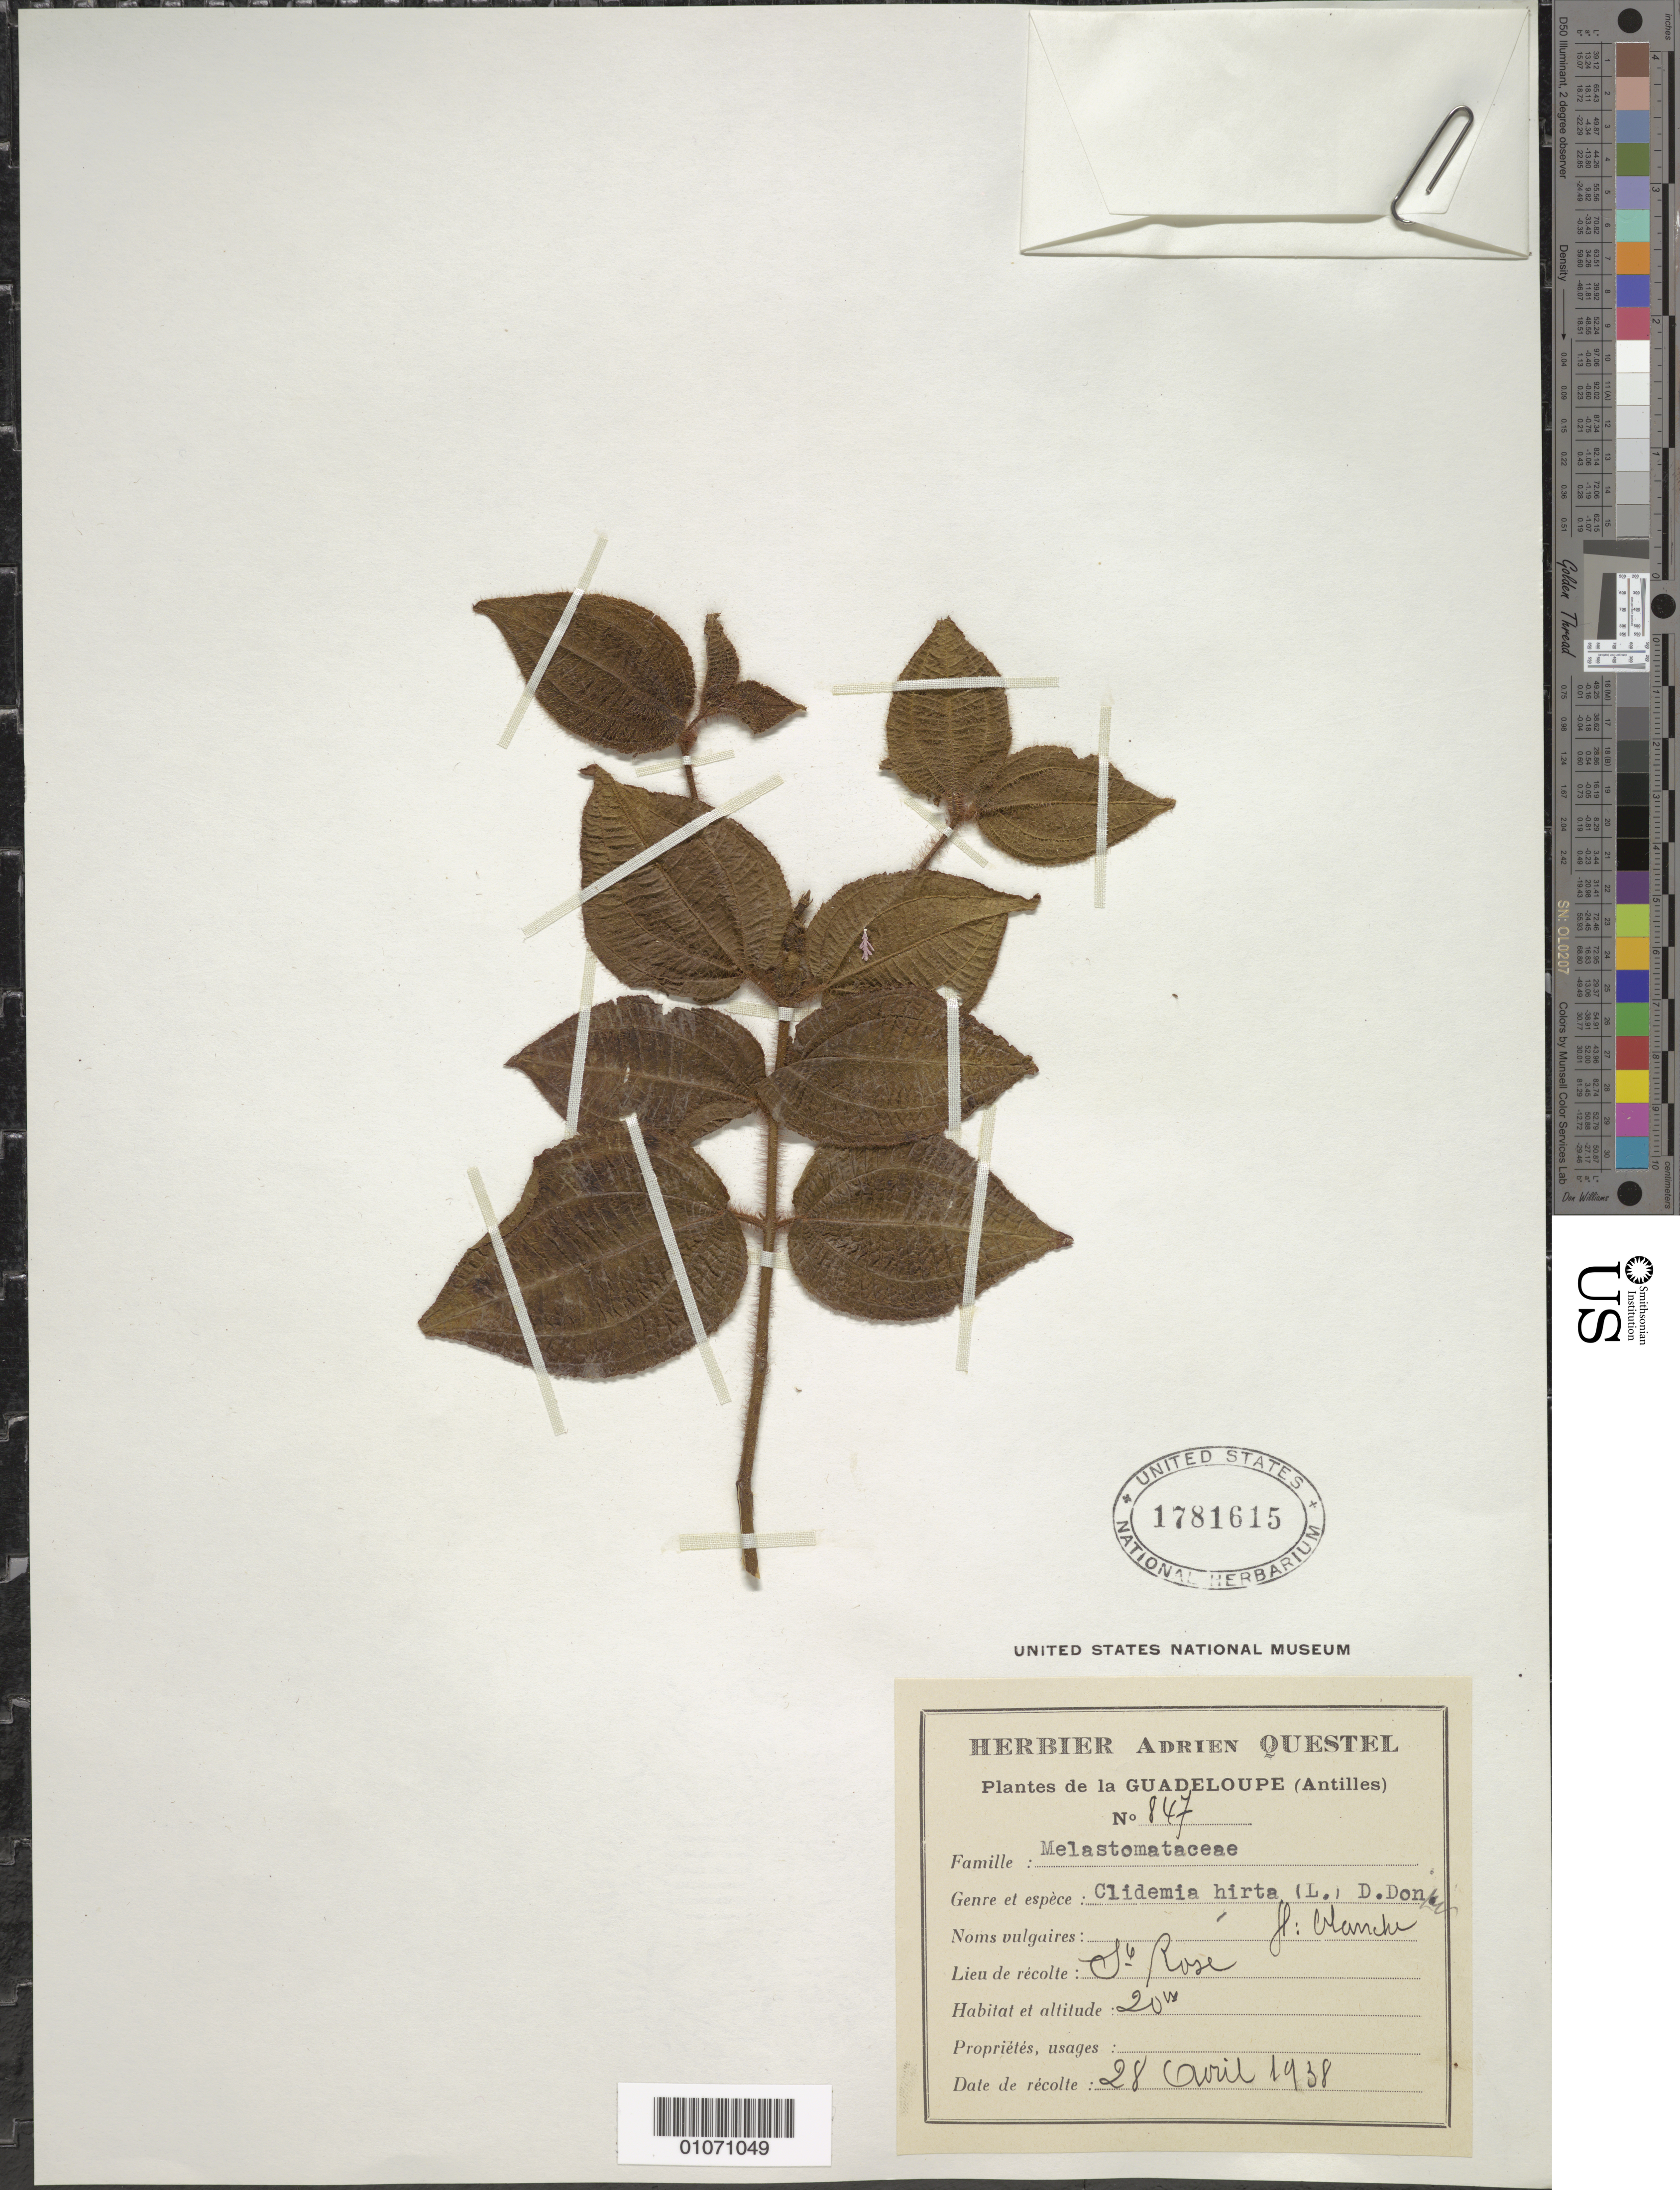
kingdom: Plantae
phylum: Tracheophyta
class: Magnoliopsida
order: Myrtales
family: Melastomataceae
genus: Clidemia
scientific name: Clidemia hirta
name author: (L.) D. Don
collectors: A. Questel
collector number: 847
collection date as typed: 28 Apr 1938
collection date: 1938-04-28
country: Guadeloupe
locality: St. Rose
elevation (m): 20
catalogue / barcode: US 1781615